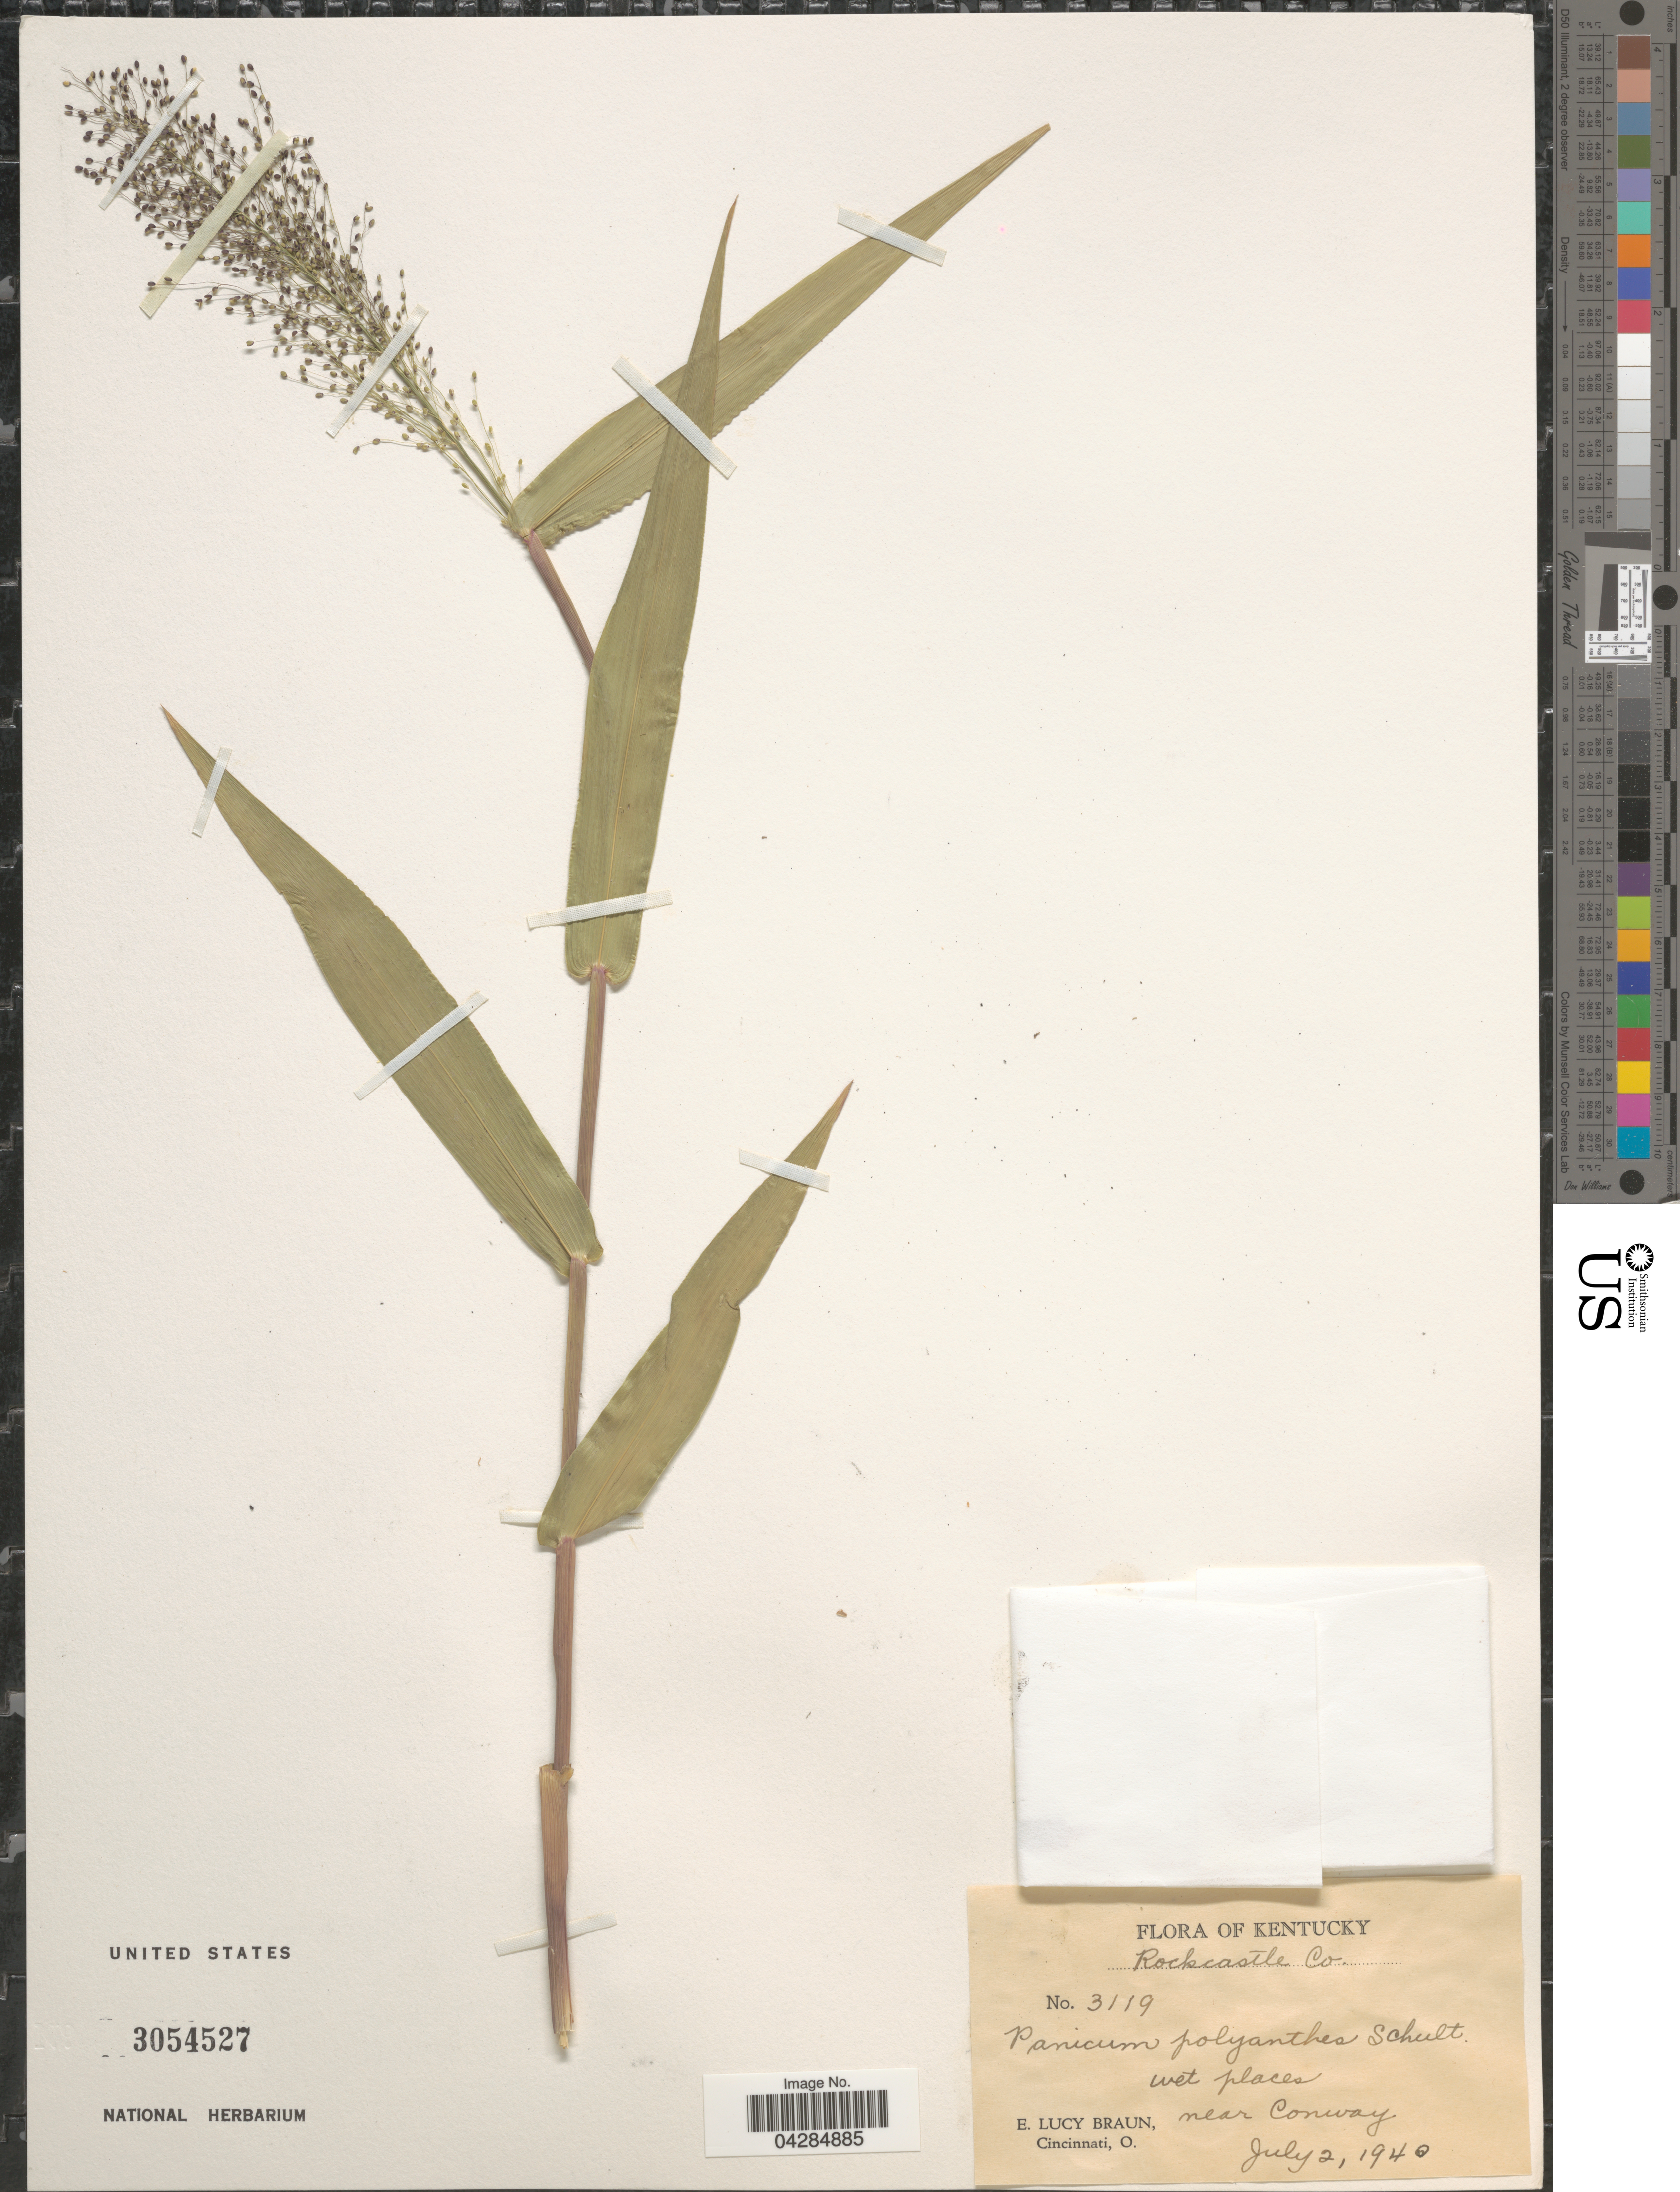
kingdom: Plantae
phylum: Tracheophyta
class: Liliopsida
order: Poales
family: Poaceae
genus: Dichanthelium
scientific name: Dichanthelium polyanthes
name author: (Schult.) Mohlenbr.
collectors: E. L. Braun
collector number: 3119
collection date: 1940-07-02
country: United States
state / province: Kentucky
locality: Rockcastle Co. Near Conway.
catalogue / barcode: US 3054527